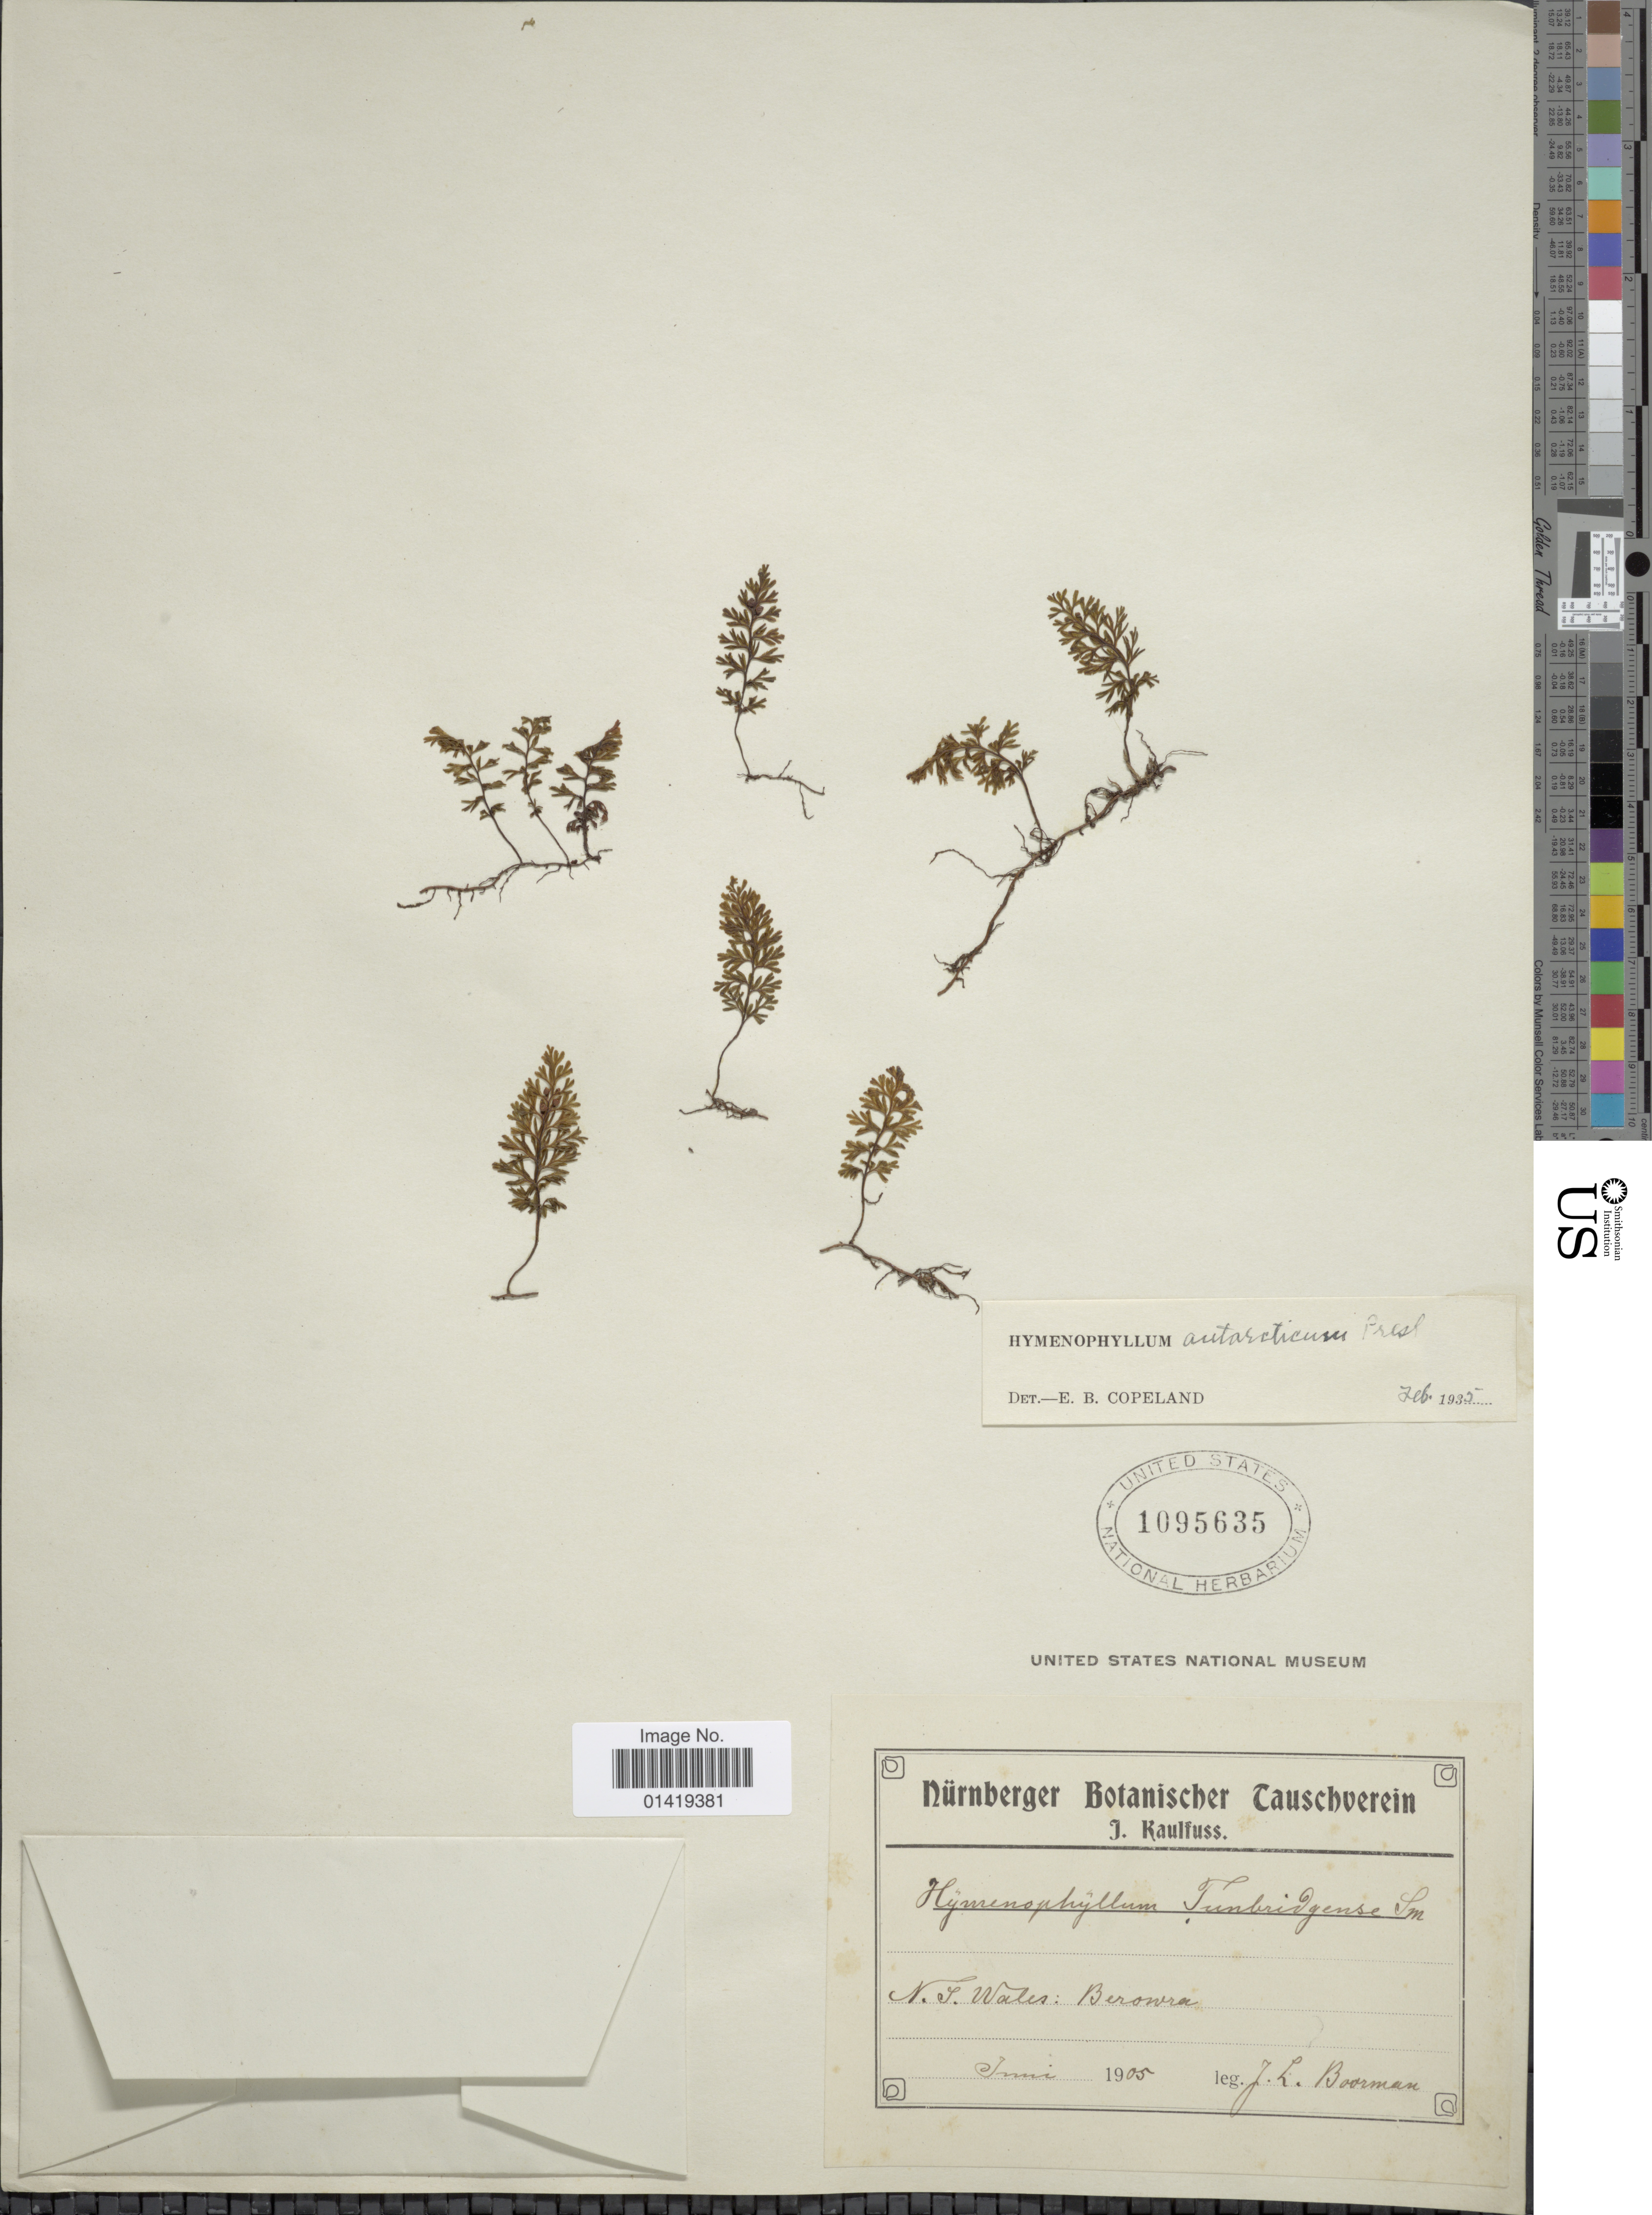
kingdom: Plantae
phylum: Tracheophyta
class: Polypodiopsida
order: Hymenophyllales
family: Hymenophyllaceae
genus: Hymenophyllum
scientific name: Hymenophyllum cupressiforme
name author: Labill.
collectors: J. Boorman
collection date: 1904-06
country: Australia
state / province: New South Wales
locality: Berowra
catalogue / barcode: US 1095635